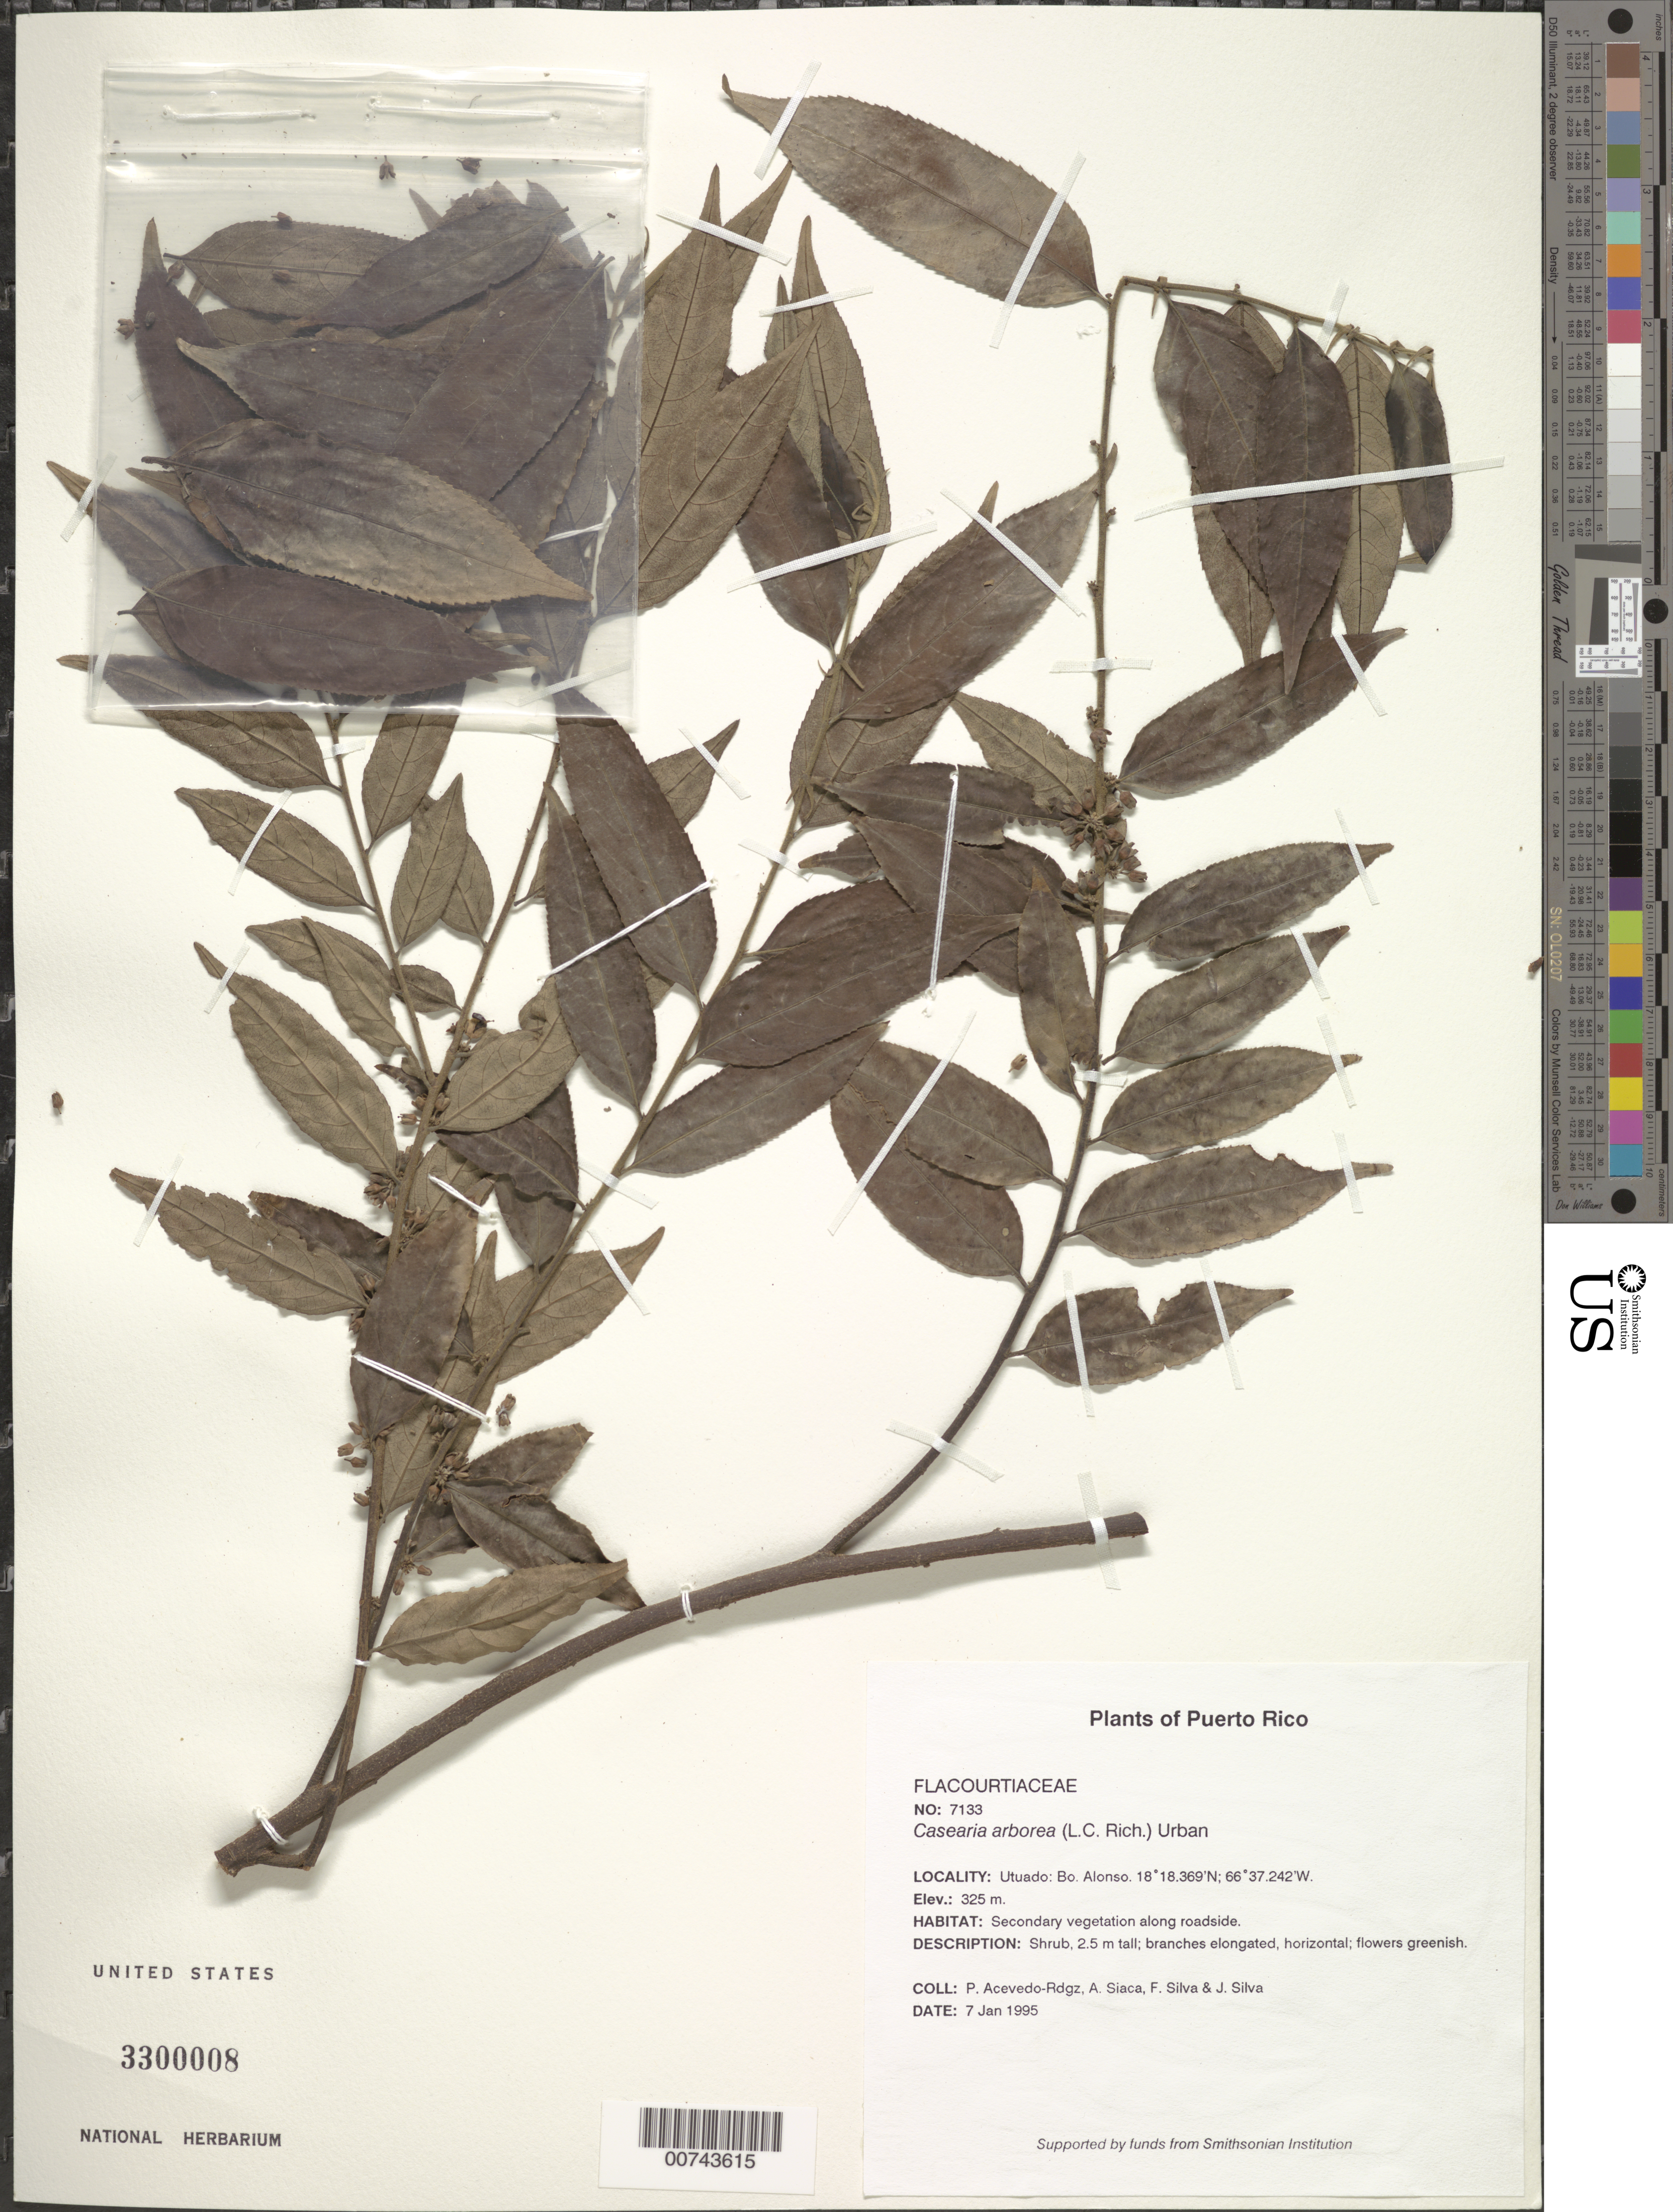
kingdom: Plantae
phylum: Tracheophyta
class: Magnoliopsida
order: Malpighiales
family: Salicaceae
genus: Casearia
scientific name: Casearia arborea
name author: (Rich.) Urb.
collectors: P. Acevedo-Rodr., A. Siaca, F. Silva & J. Silva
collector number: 7133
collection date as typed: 07 Jan 1995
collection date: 1995-01-07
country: Puerto Rico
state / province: Utuado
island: Puerto Rico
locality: Utuado; Bo. Don Alonso.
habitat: Secondary vegetation along roadside.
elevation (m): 325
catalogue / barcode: US 3300008